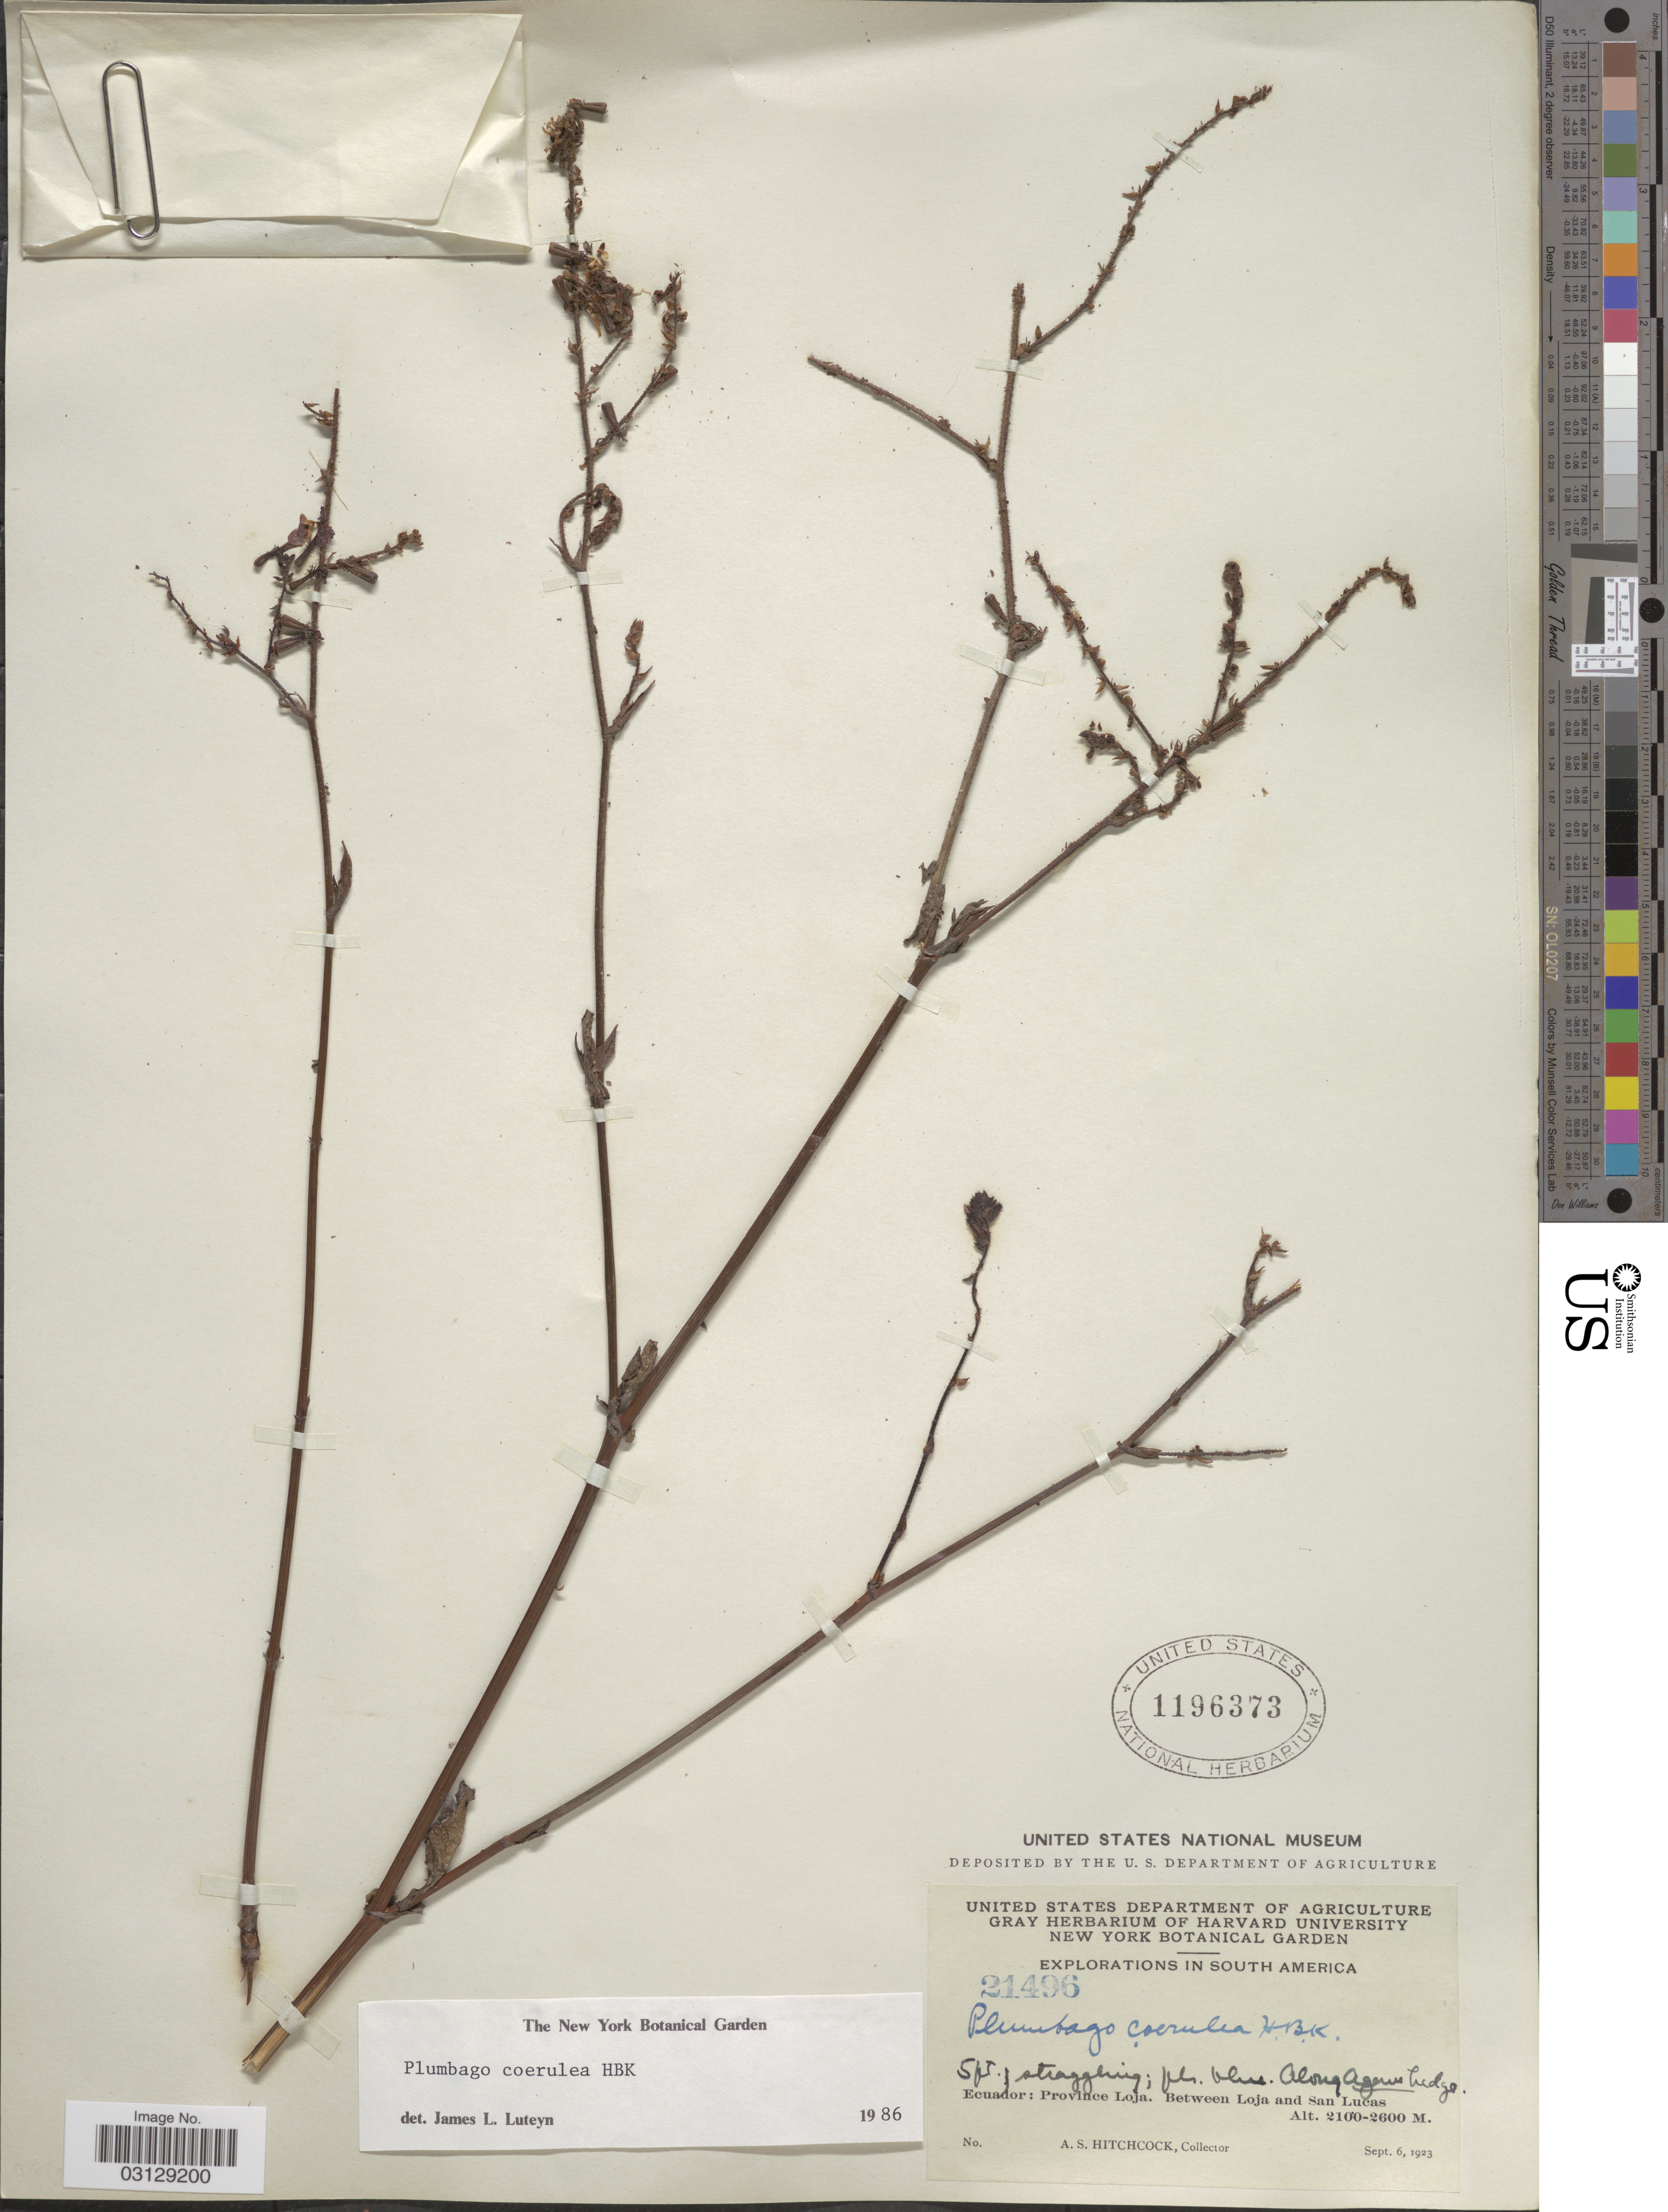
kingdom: Plantae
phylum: Tracheophyta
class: Magnoliopsida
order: Caryophyllales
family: Plumbaginaceae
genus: Plumbago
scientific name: Plumbago coerulea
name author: Auct.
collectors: A. S. Hitchcock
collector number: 21496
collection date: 1923-09-06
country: Ecuador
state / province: Loja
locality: Along Aave Ledge. Between Loja and San Lucas.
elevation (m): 2100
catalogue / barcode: US 1196373